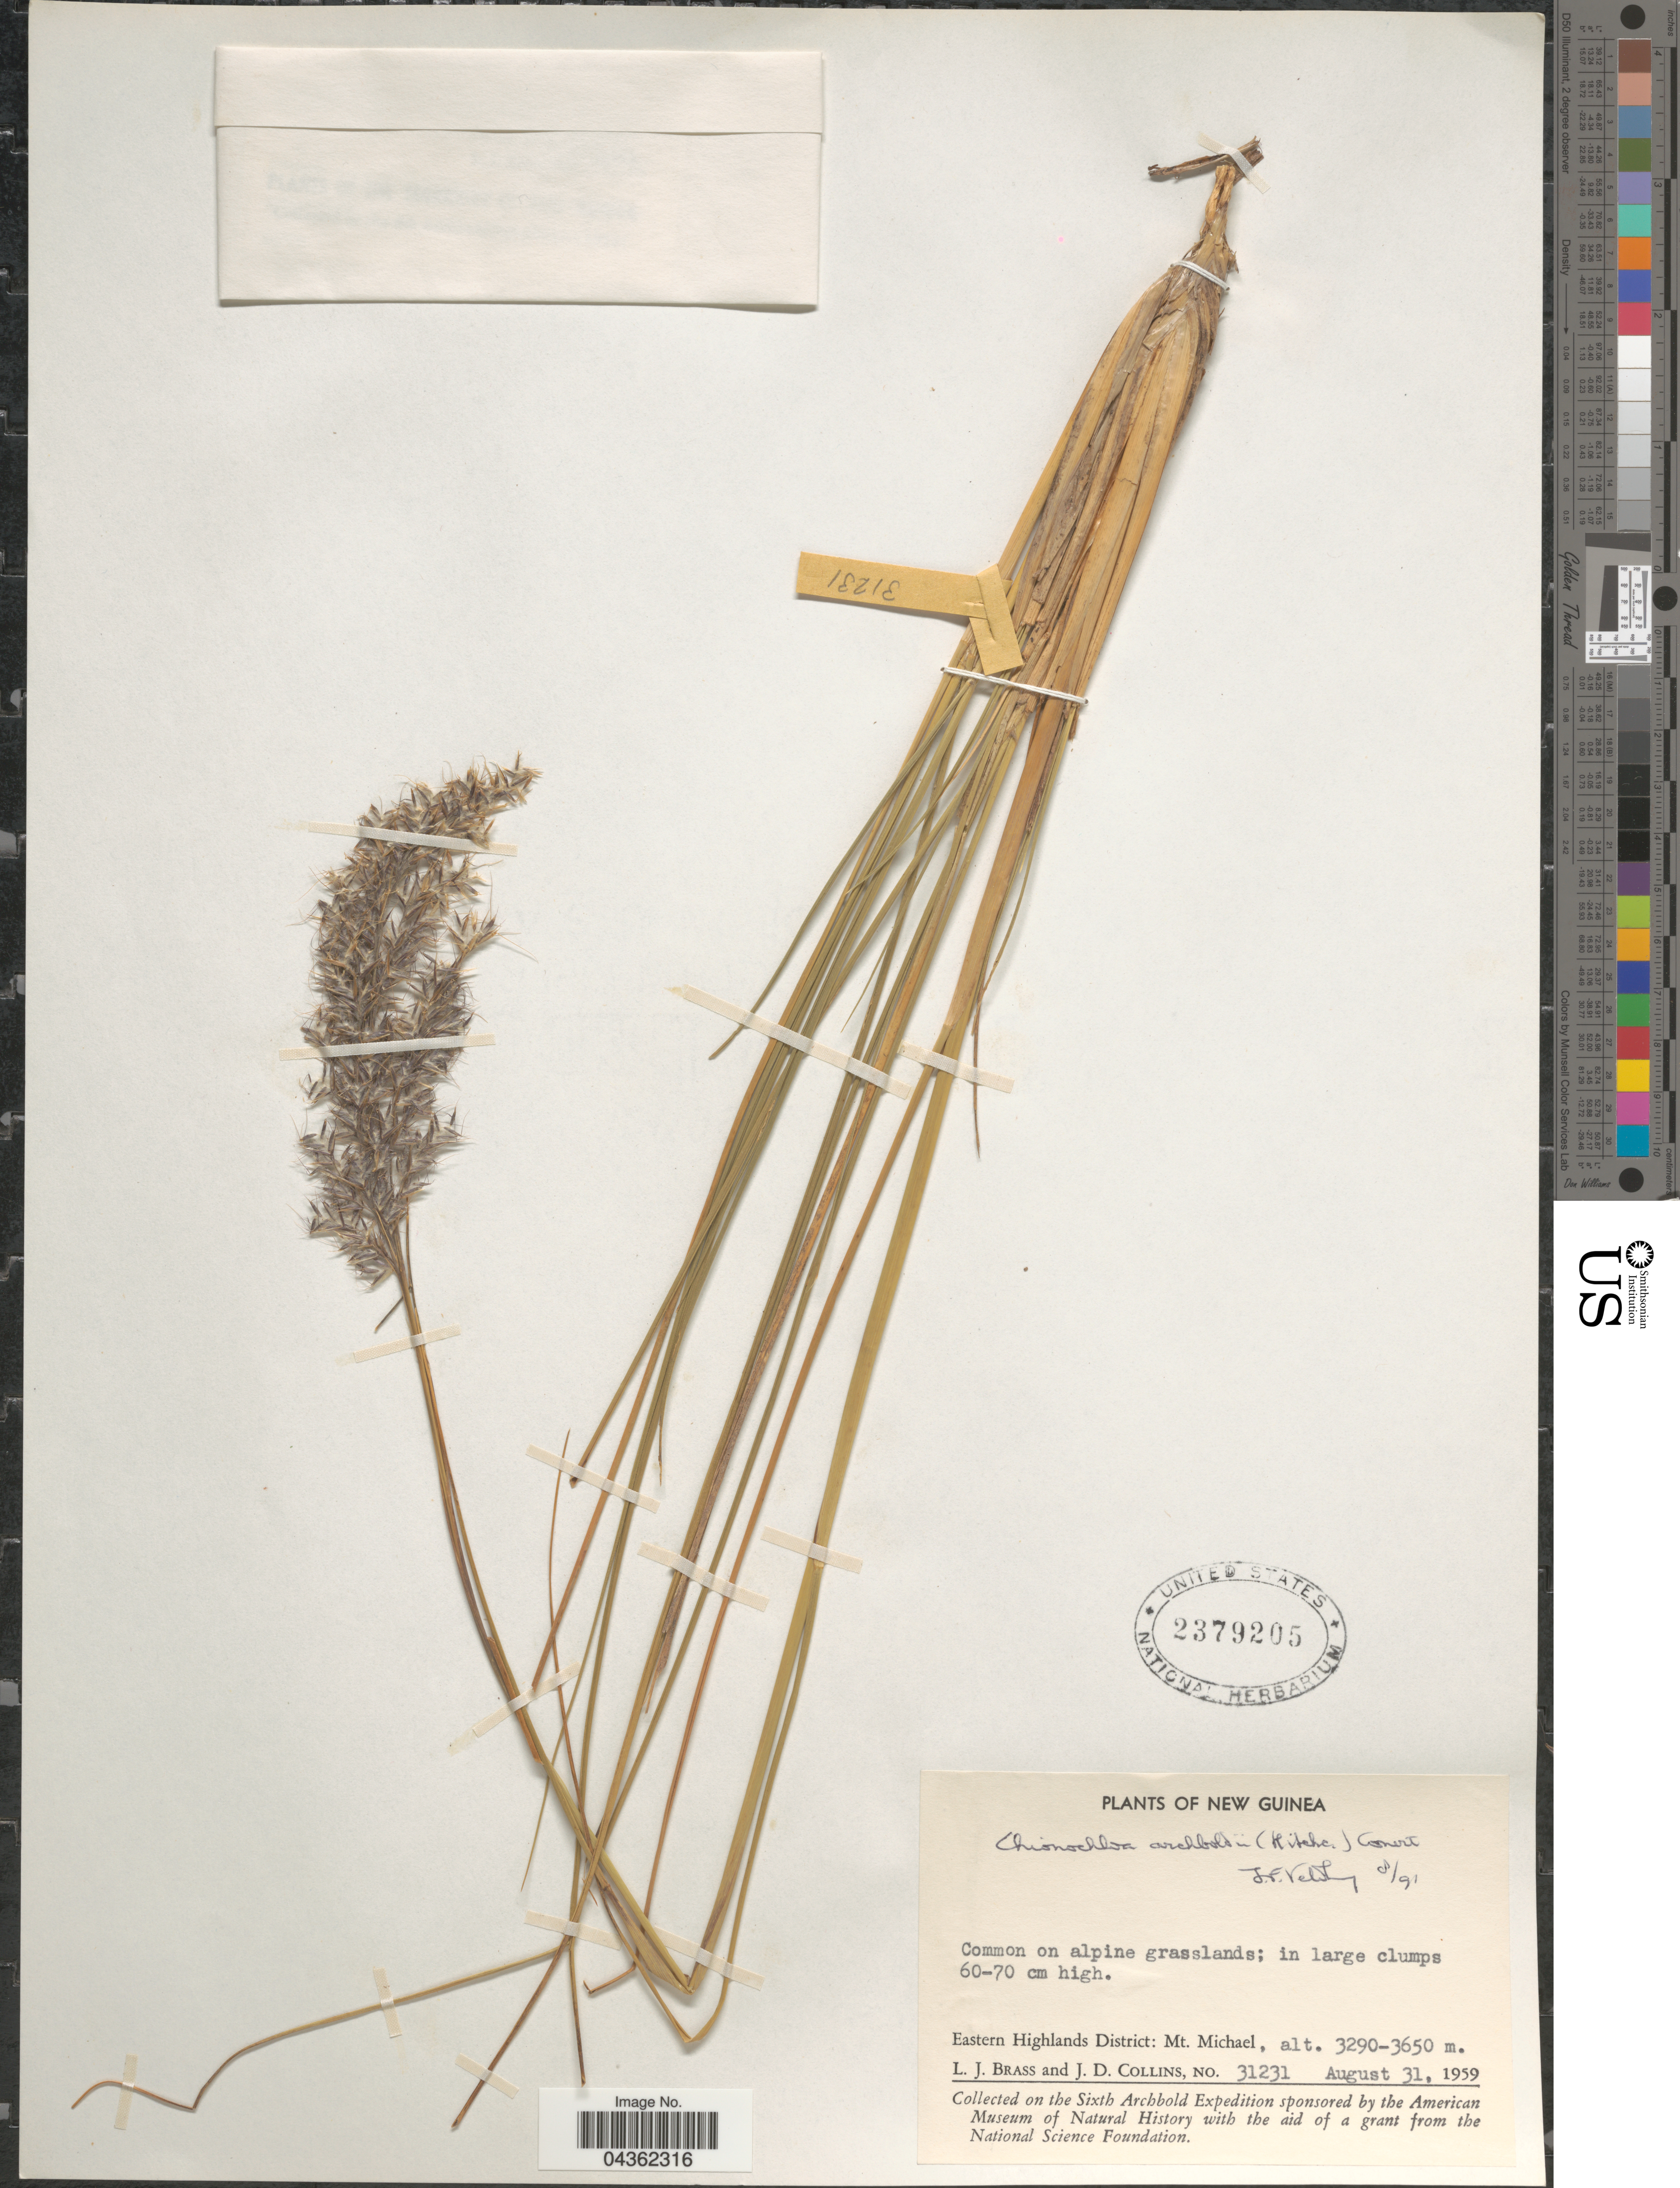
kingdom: Plantae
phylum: Tracheophyta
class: Liliopsida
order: Poales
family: Poaceae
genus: Chimaerochloa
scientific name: Chimaerochloa archboldii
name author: (Hitchc.) Pirie & H.P. Linder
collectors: L. J. Brass & J. Collins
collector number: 31231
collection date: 1959-08-31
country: Papua New Guinea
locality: New Guinea. Eastern Highlands District: Mt. Michael. Sixth Arcbhold Expedition.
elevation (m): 3290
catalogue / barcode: US 2379205